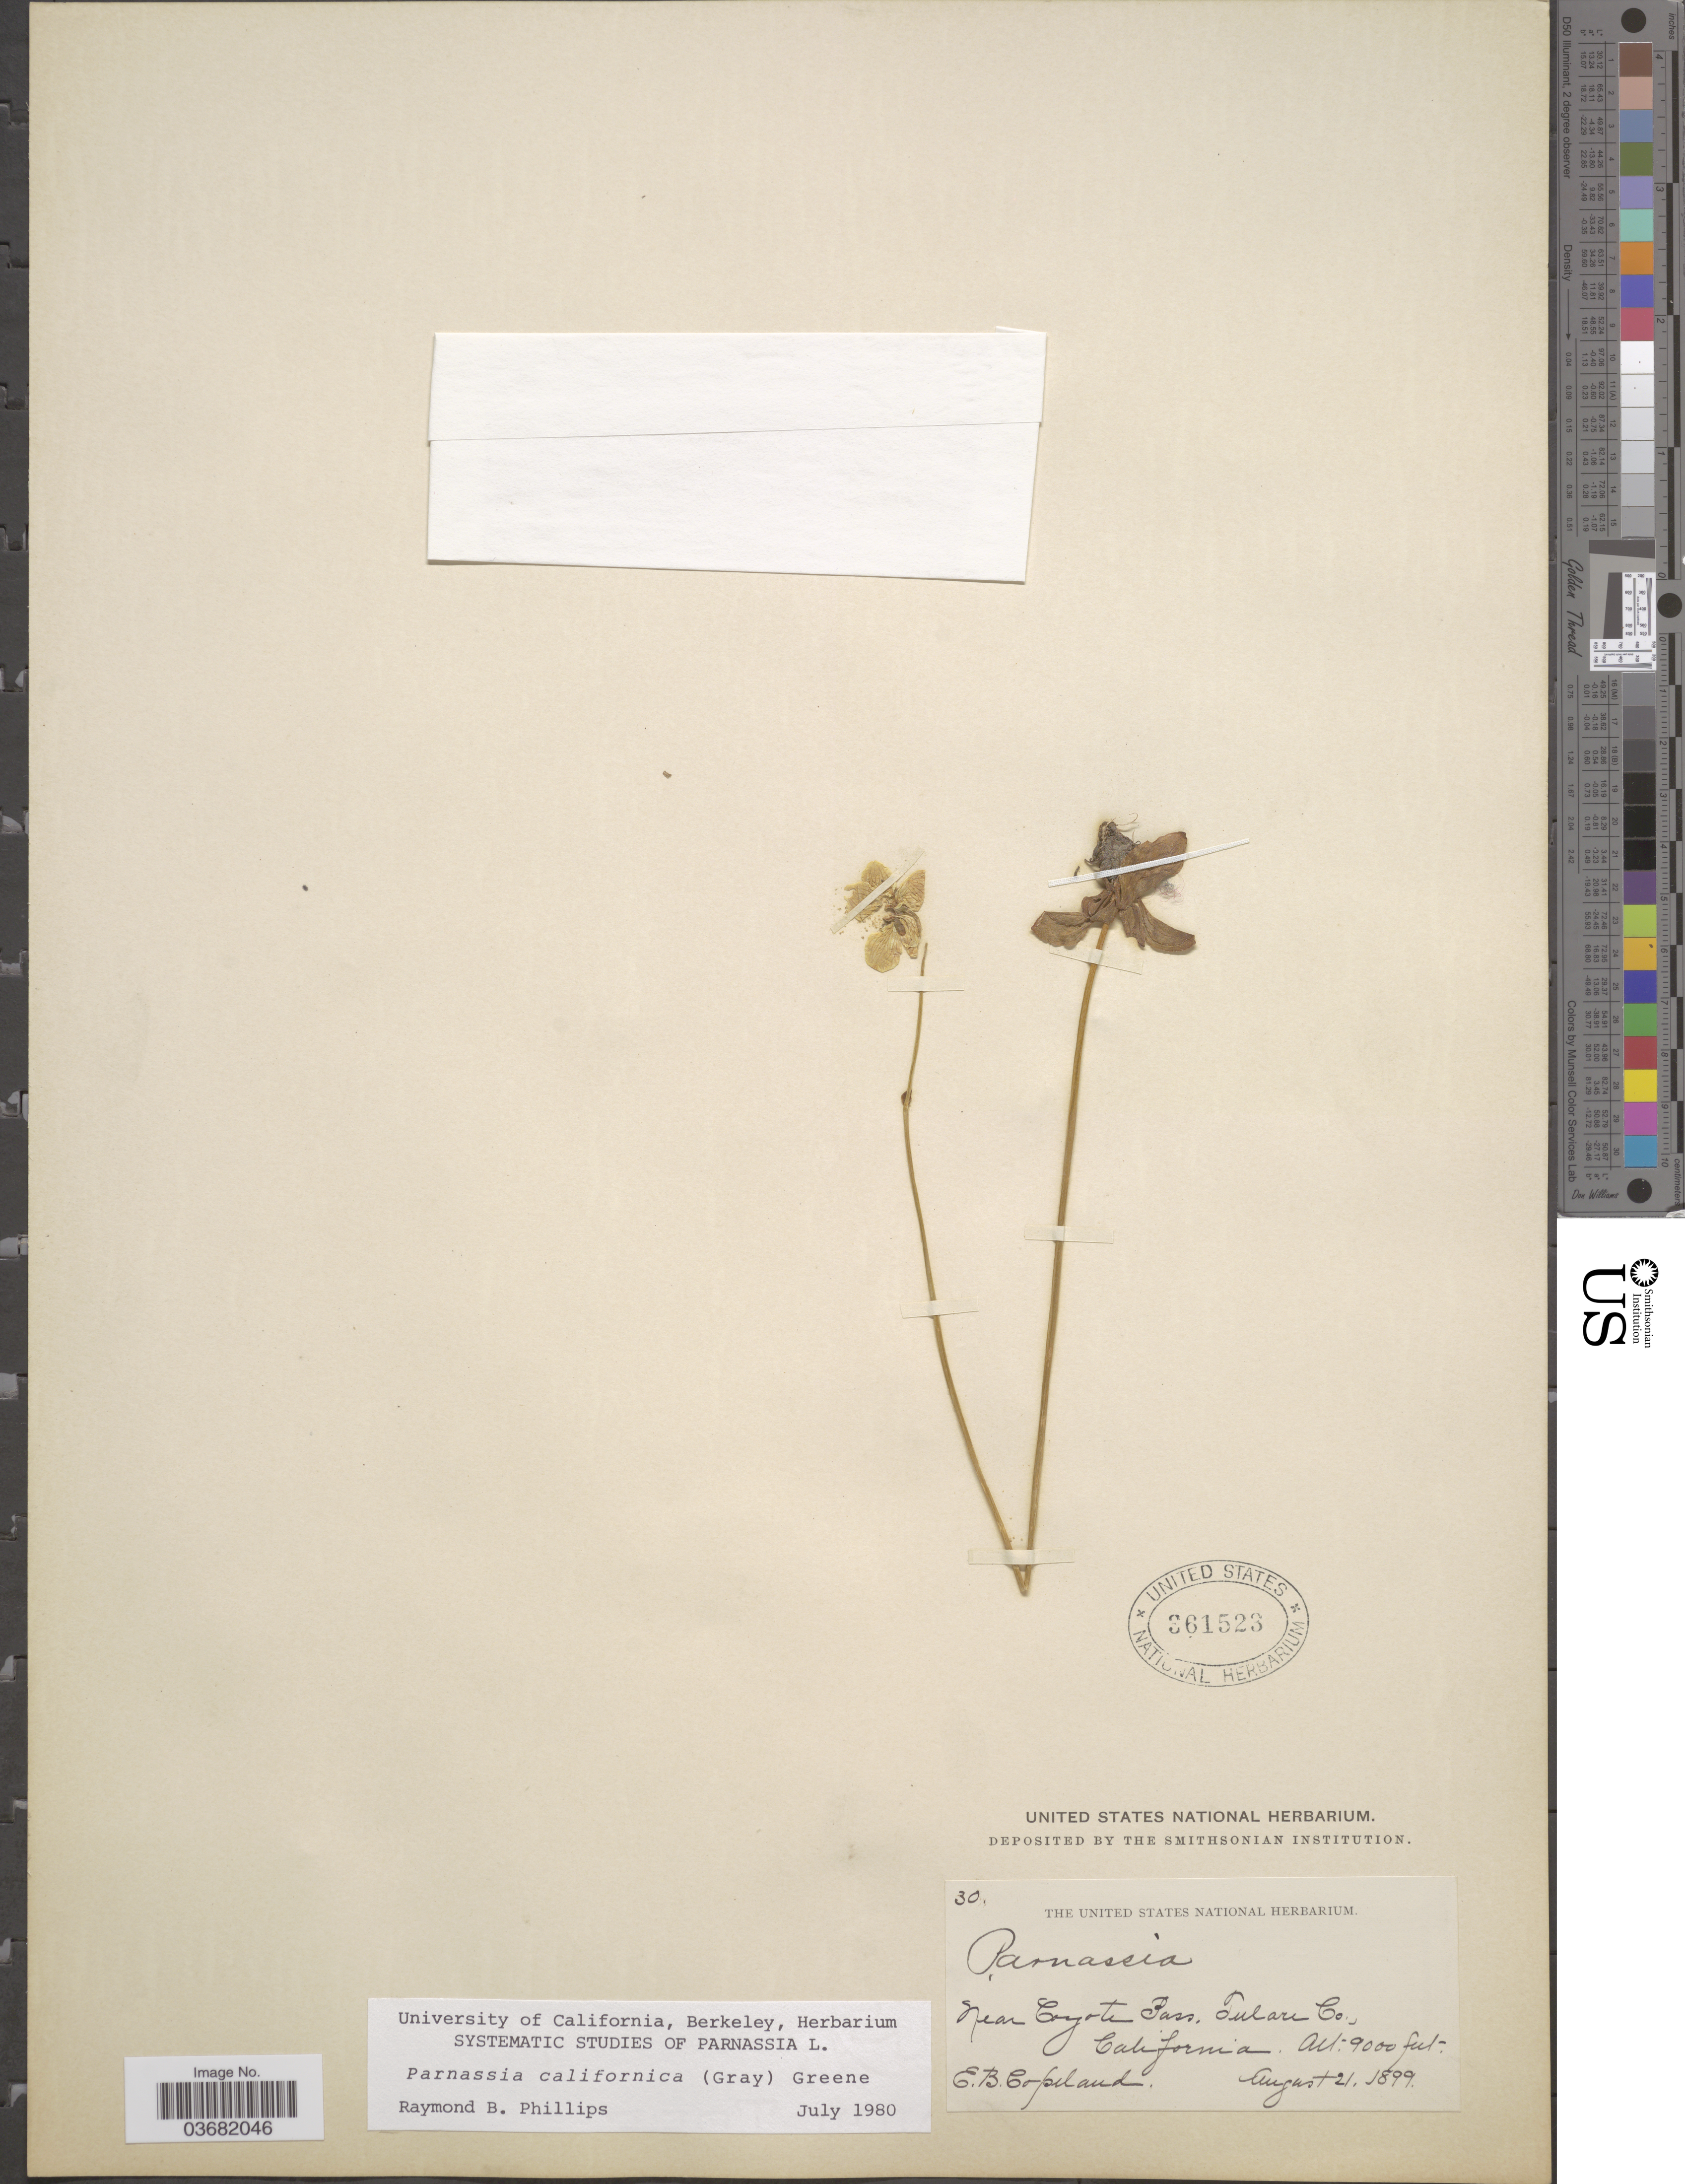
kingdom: Plantae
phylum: Tracheophyta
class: Magnoliopsida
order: Celastrales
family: Parnassiaceae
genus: Parnassia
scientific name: Parnassia californica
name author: (A. Gray) Greene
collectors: E. B. Copeland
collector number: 30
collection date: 1899-08-21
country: United States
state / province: California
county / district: Tulare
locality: Near Coyote Pass. Tulare Co.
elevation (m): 2743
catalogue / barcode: US 361523